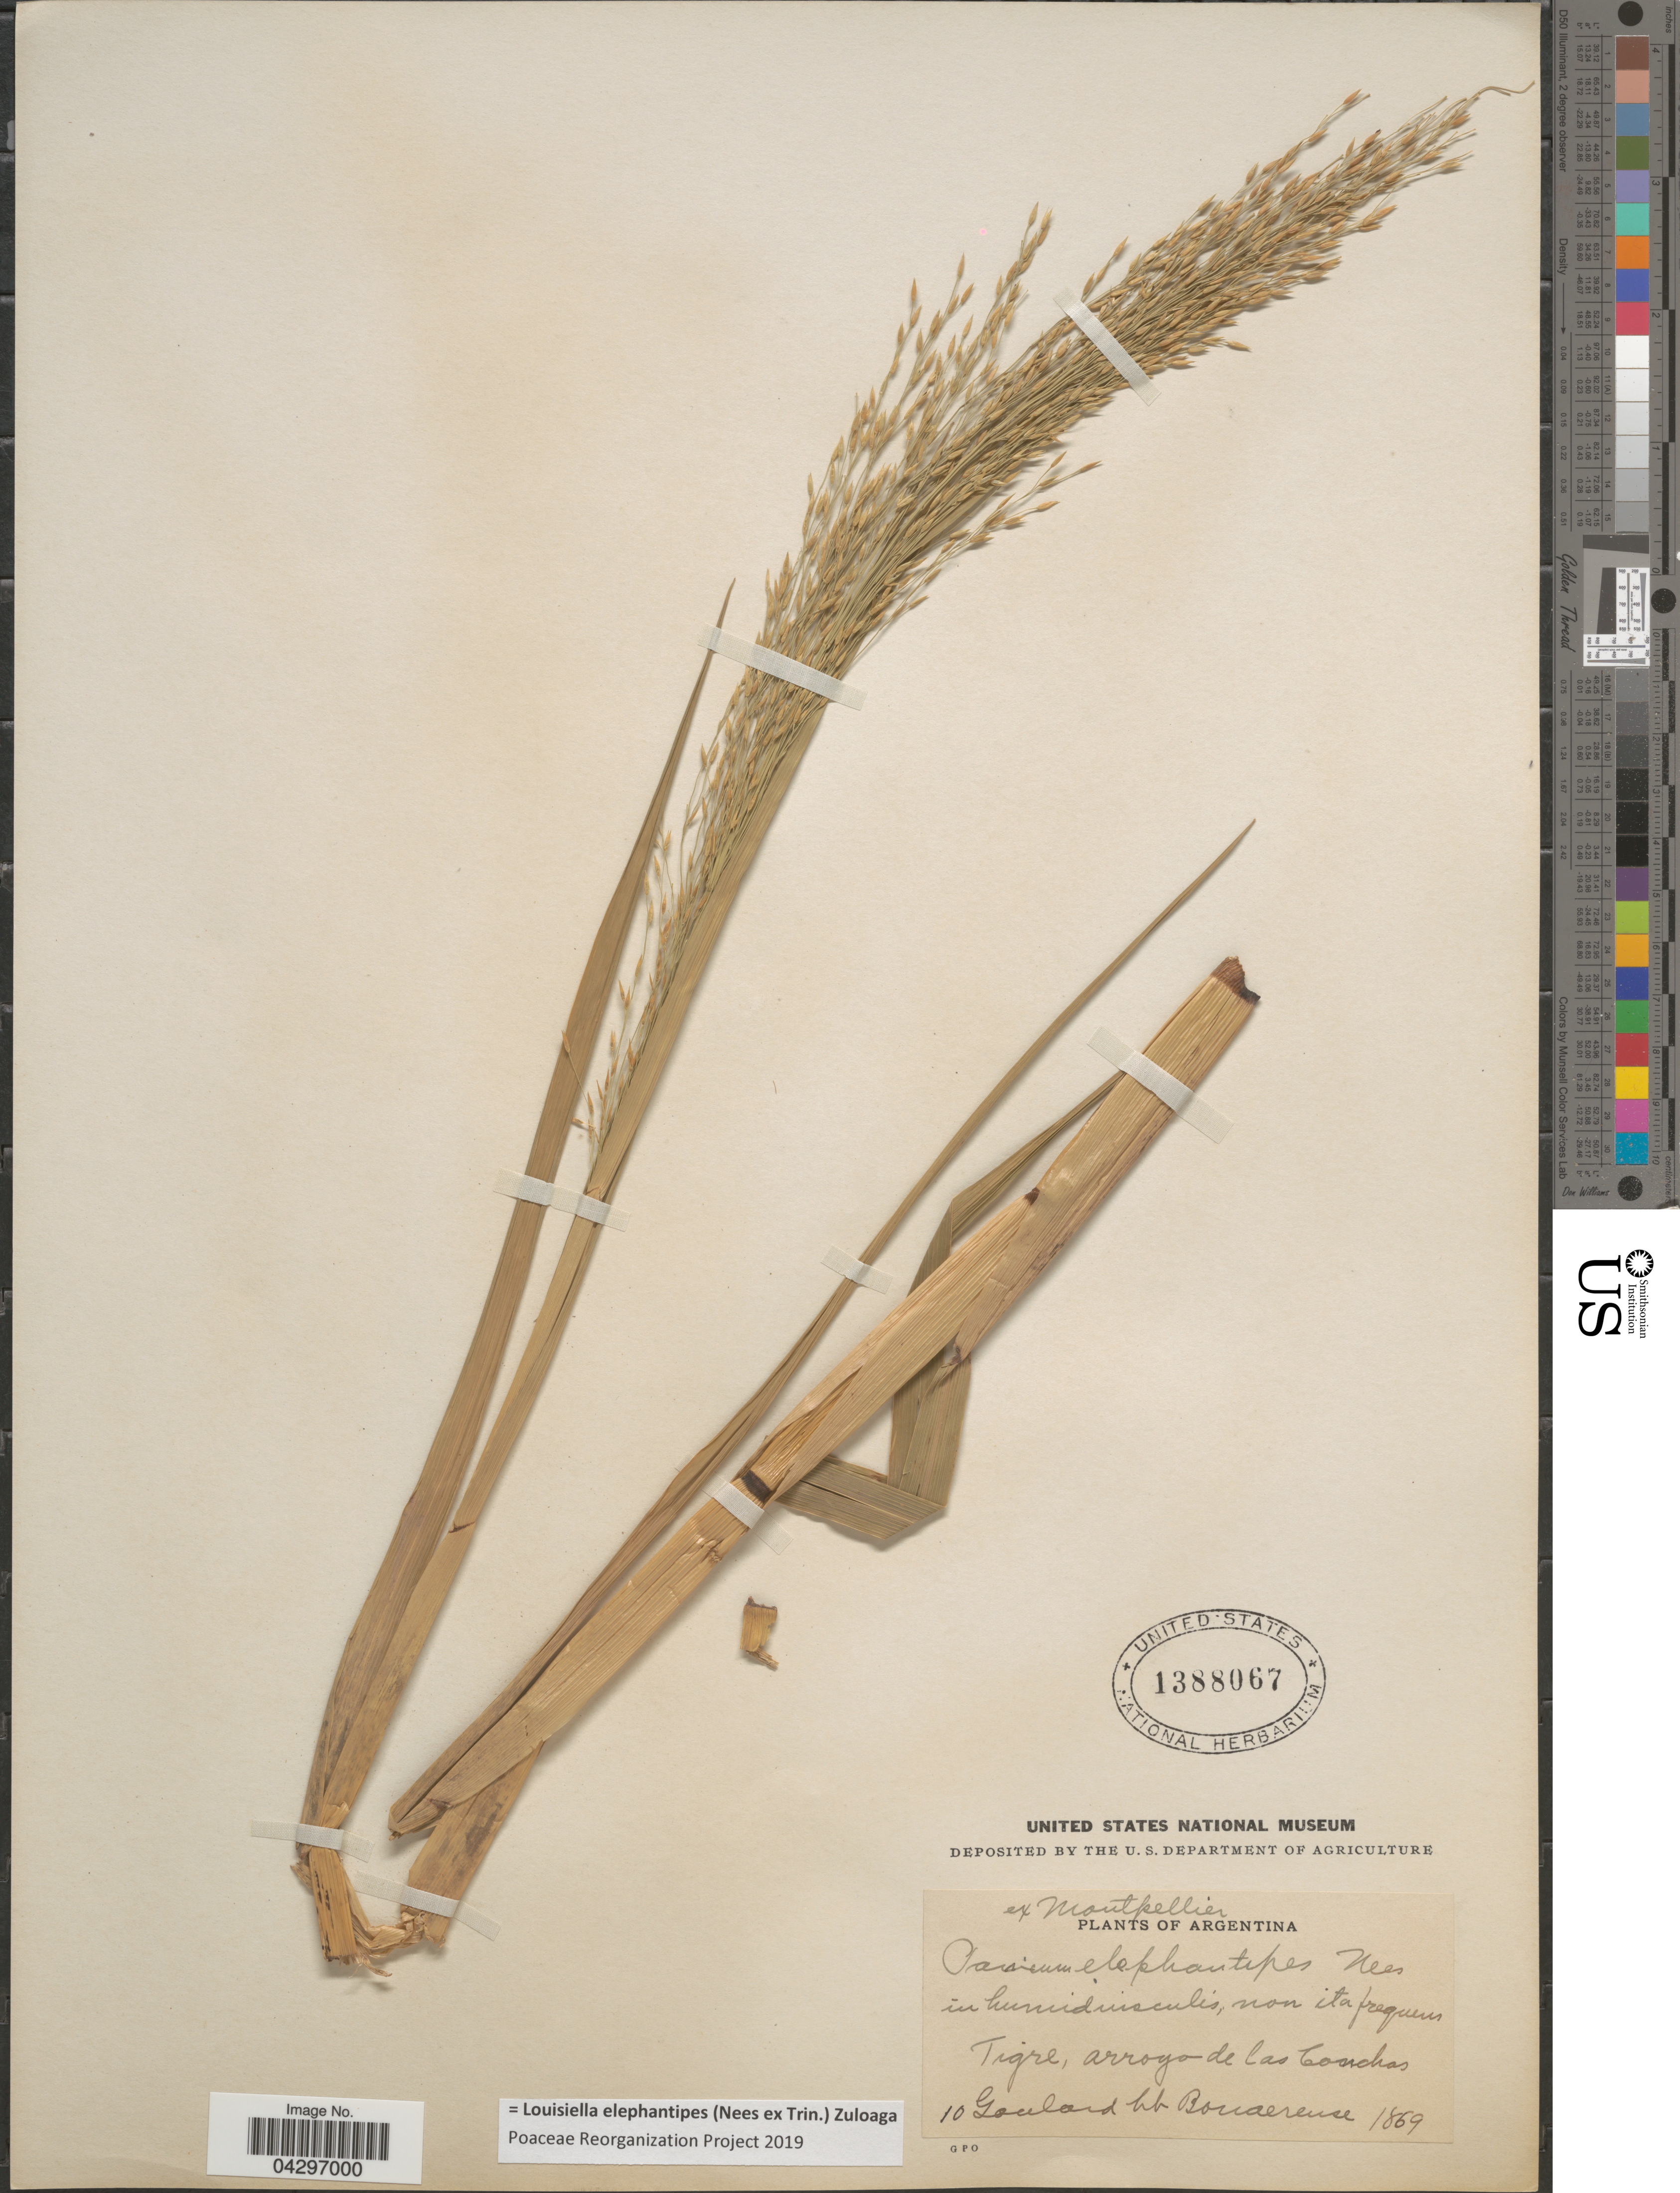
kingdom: Plantae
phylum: Tracheophyta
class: Liliopsida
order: Poales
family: Poaceae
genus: Louisiella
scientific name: Louisiella elephantipes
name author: (Nees ex Trin.) Zuloaga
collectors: Ex herb. Goulard Bonaereuse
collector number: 10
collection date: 1869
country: Argentina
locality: Tigre, arroyo de las Conchas.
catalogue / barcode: US 1388067